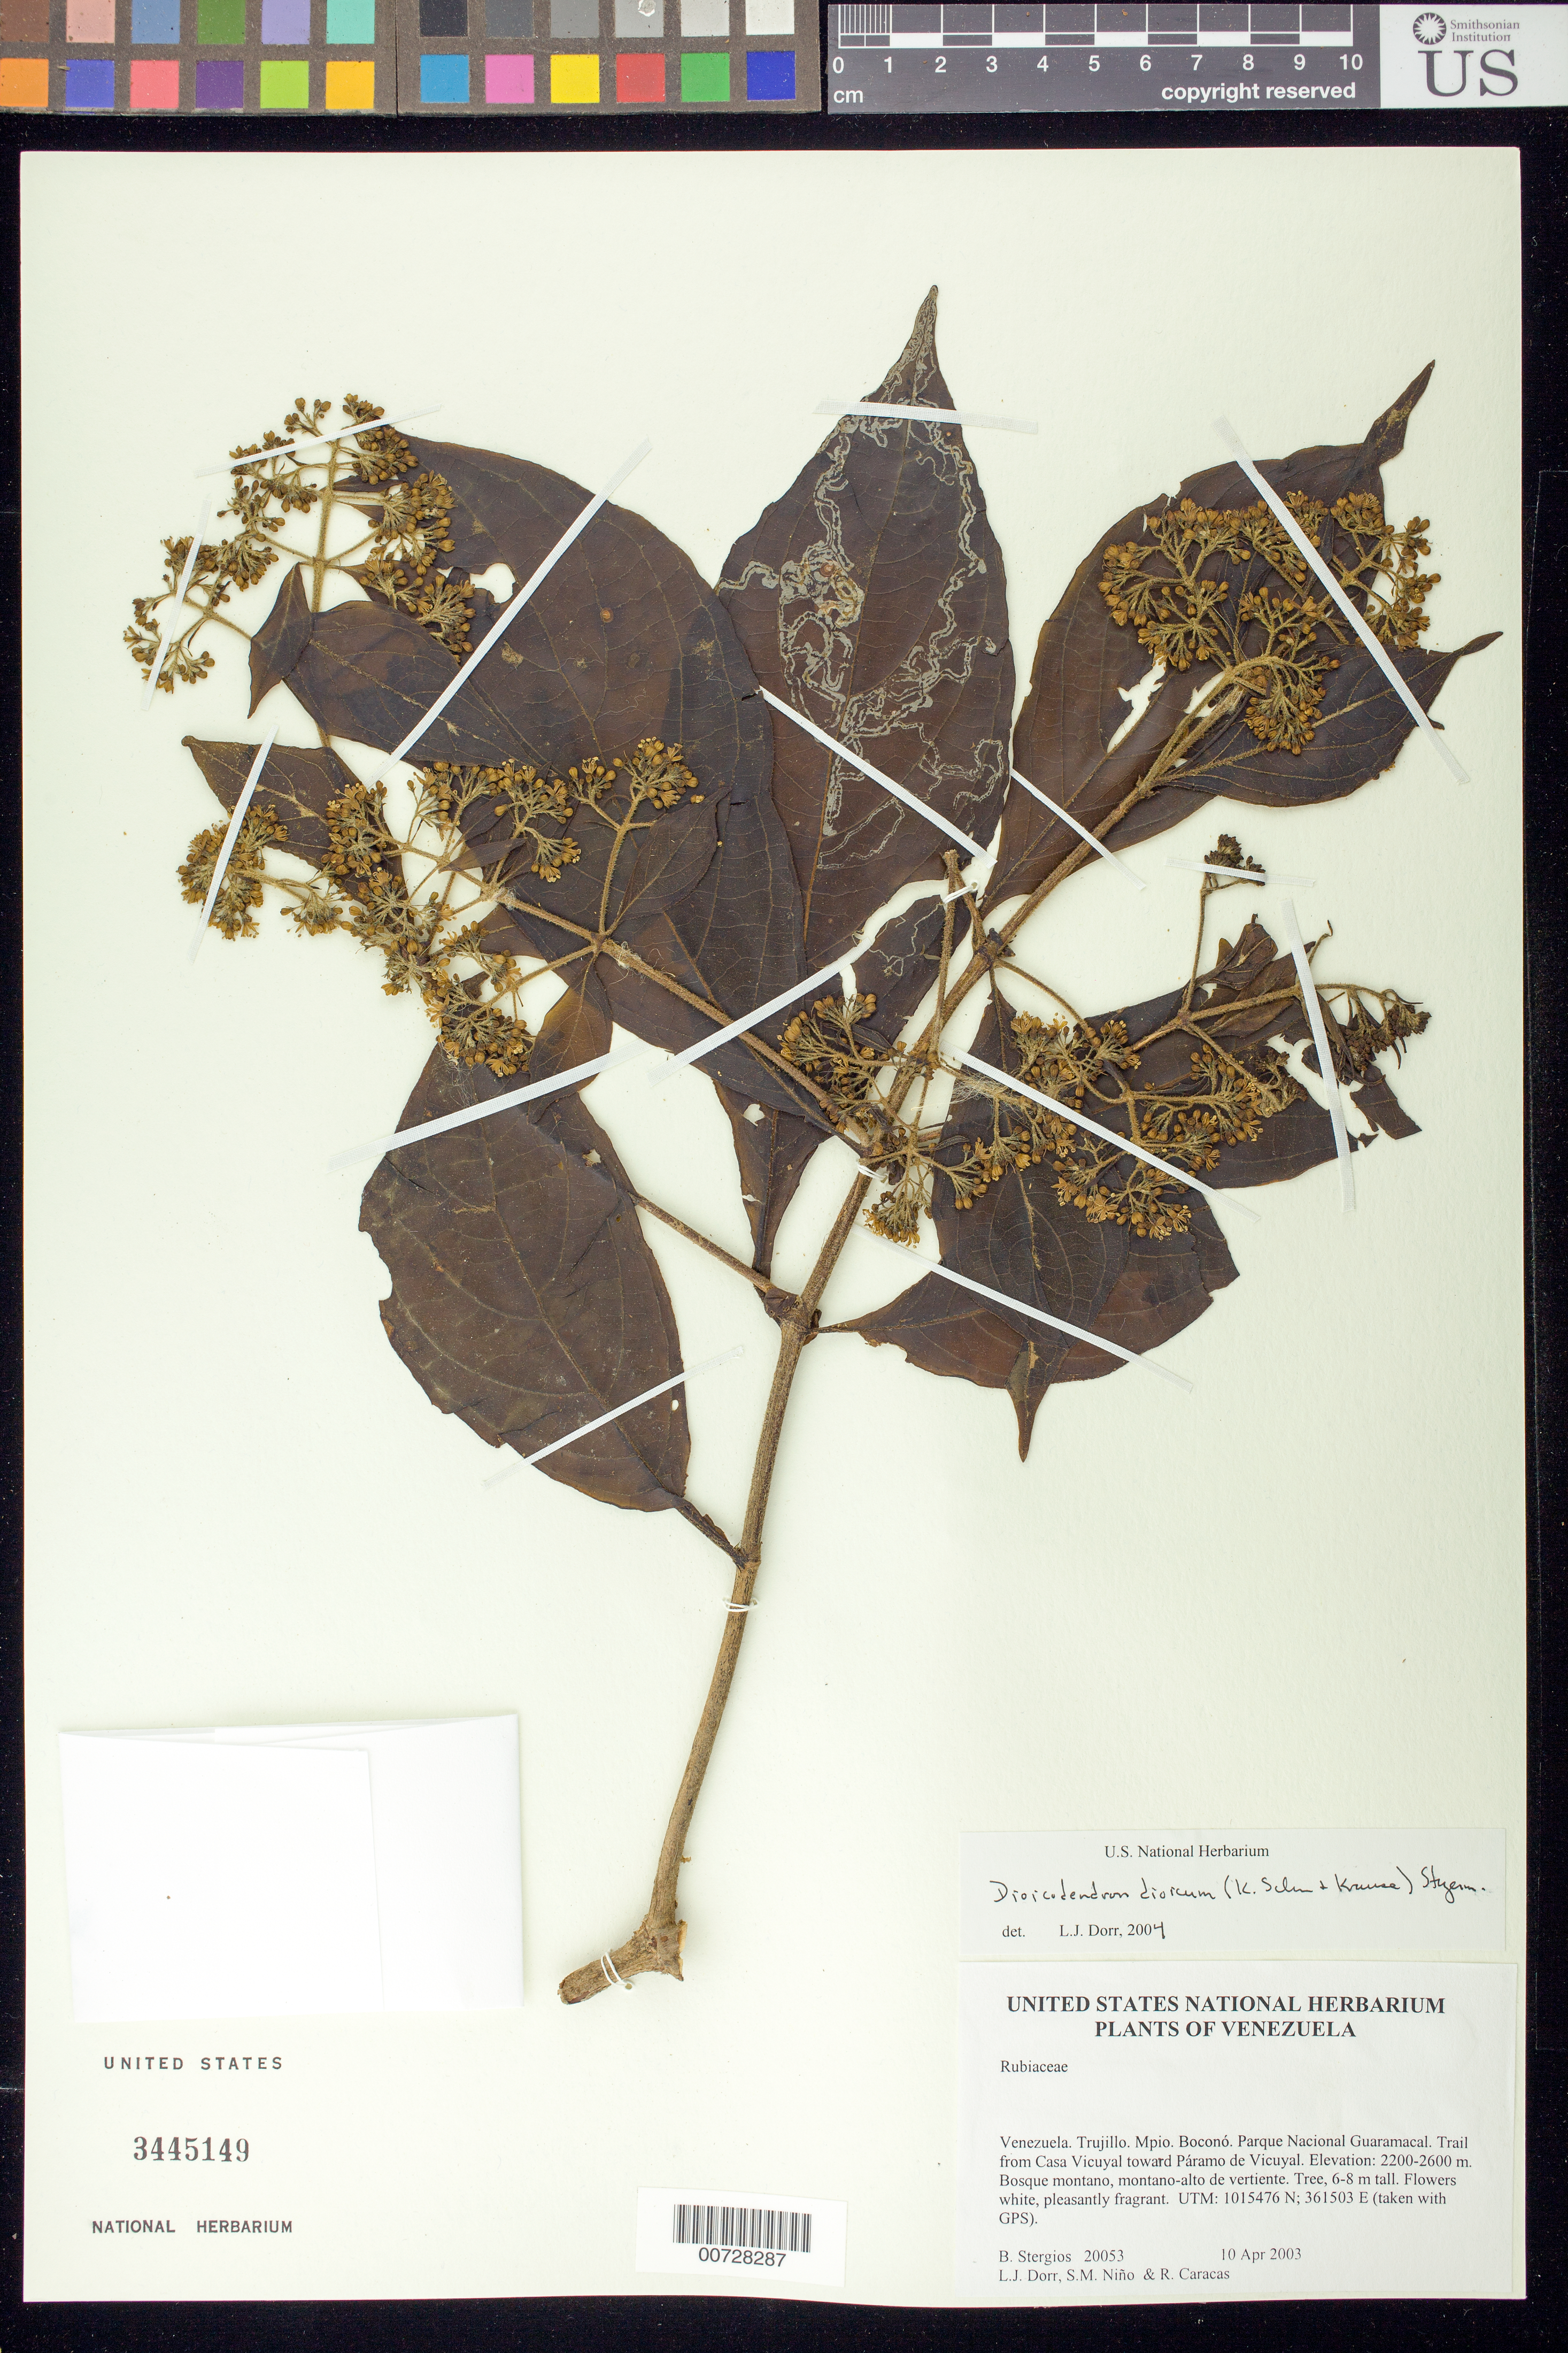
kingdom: Plantae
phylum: Tracheophyta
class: Magnoliopsida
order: Gentianales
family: Rubiaceae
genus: Dioicodendron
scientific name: Dioicodendron dioicum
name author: (K. Schum. & Krause) Steyerm.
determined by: Dorr, L. J., (BOT), Smithsonian Institution - National Museum of Natural History (UNITED STATES)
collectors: B. G. Stergios, L. J. Dorr, S. M. Niño & R. Caracas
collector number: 20053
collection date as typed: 10 Apr 2003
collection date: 2003-04-10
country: Venezuela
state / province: Trujillo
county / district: Boconó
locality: Parque Nacional Guaramacal. Trail from Casa Vicuyal toward Páramo de Vicuyal.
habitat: Bosque montano, montano-alto de vertiente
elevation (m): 2200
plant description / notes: MO, PORT, US, VEN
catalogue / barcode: US 3445149